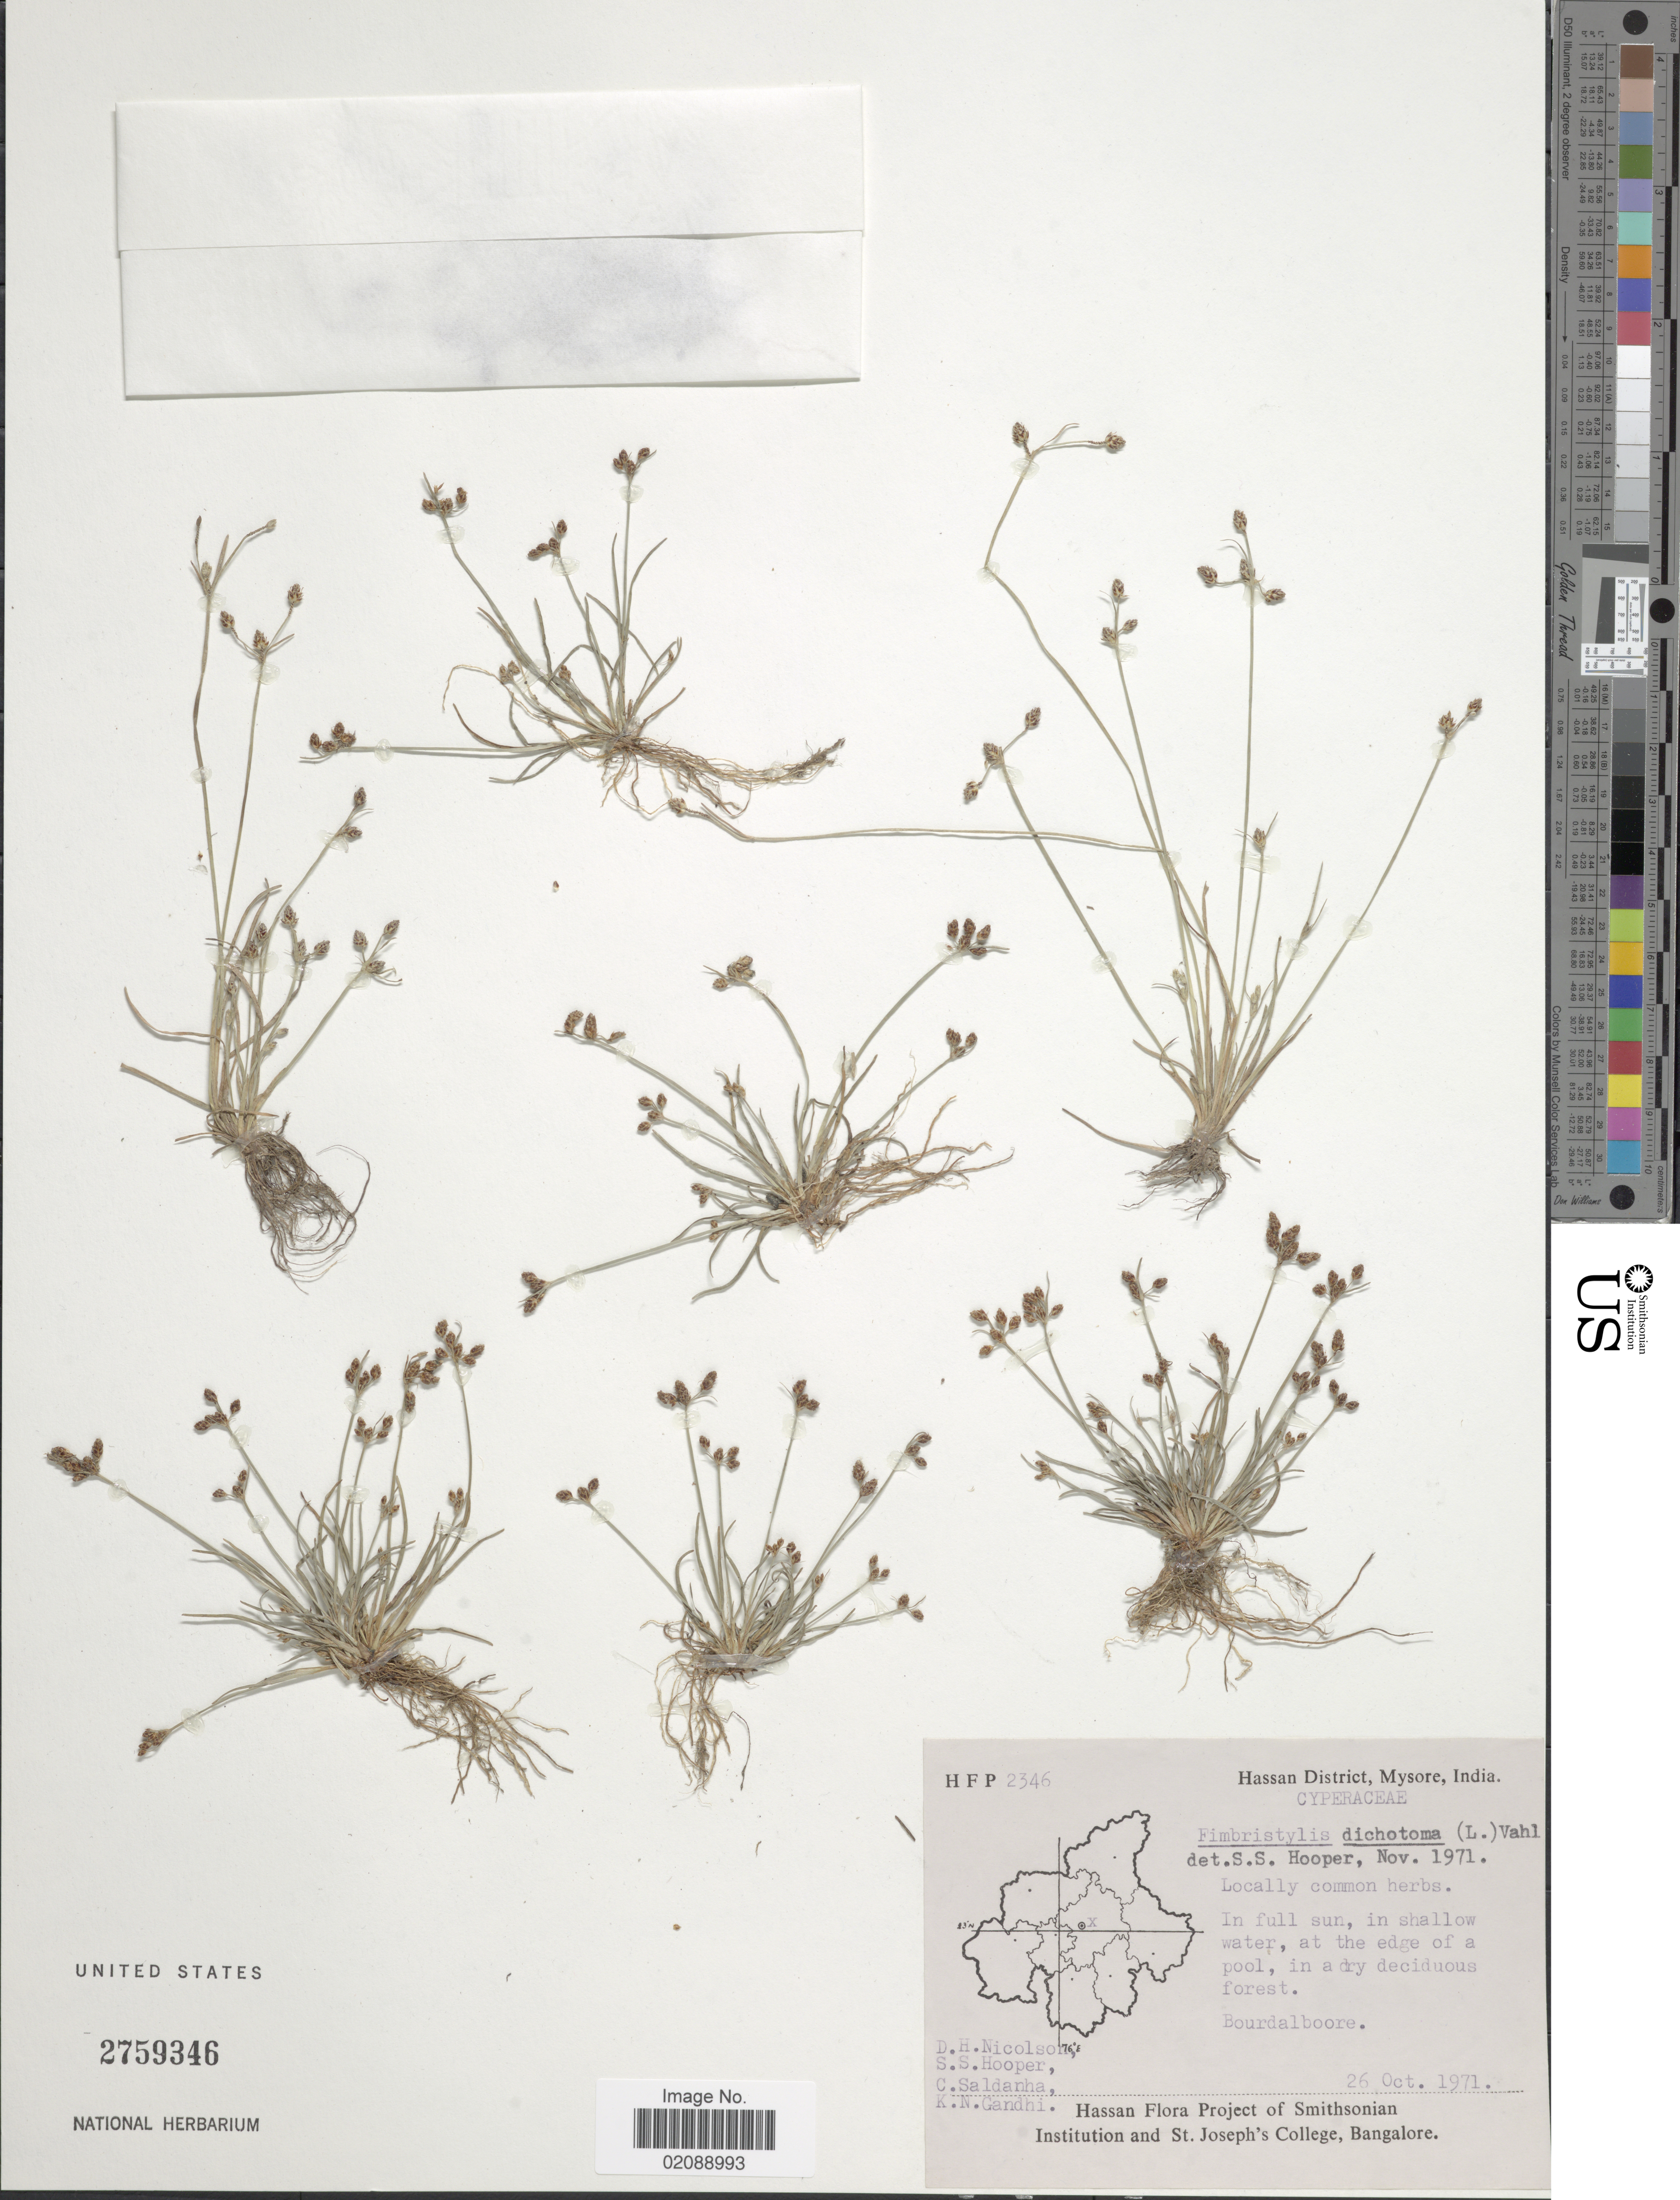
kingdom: Plantae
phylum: Tracheophyta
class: Liliopsida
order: Poales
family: Cyperaceae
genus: Fimbristylis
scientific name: Fimbristylis dichotoma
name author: (L.) Vahl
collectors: D. H. Nicolson, S. S. Hooper, C. Saldanha & K. N. Gandhi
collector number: H F P 2346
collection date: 1971-10-26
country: India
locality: Hassan District, Mysore, In full sun, in shallow water, at the edge of a pool, in a dry deciduous forest, Bourdalboore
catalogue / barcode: US 2759346